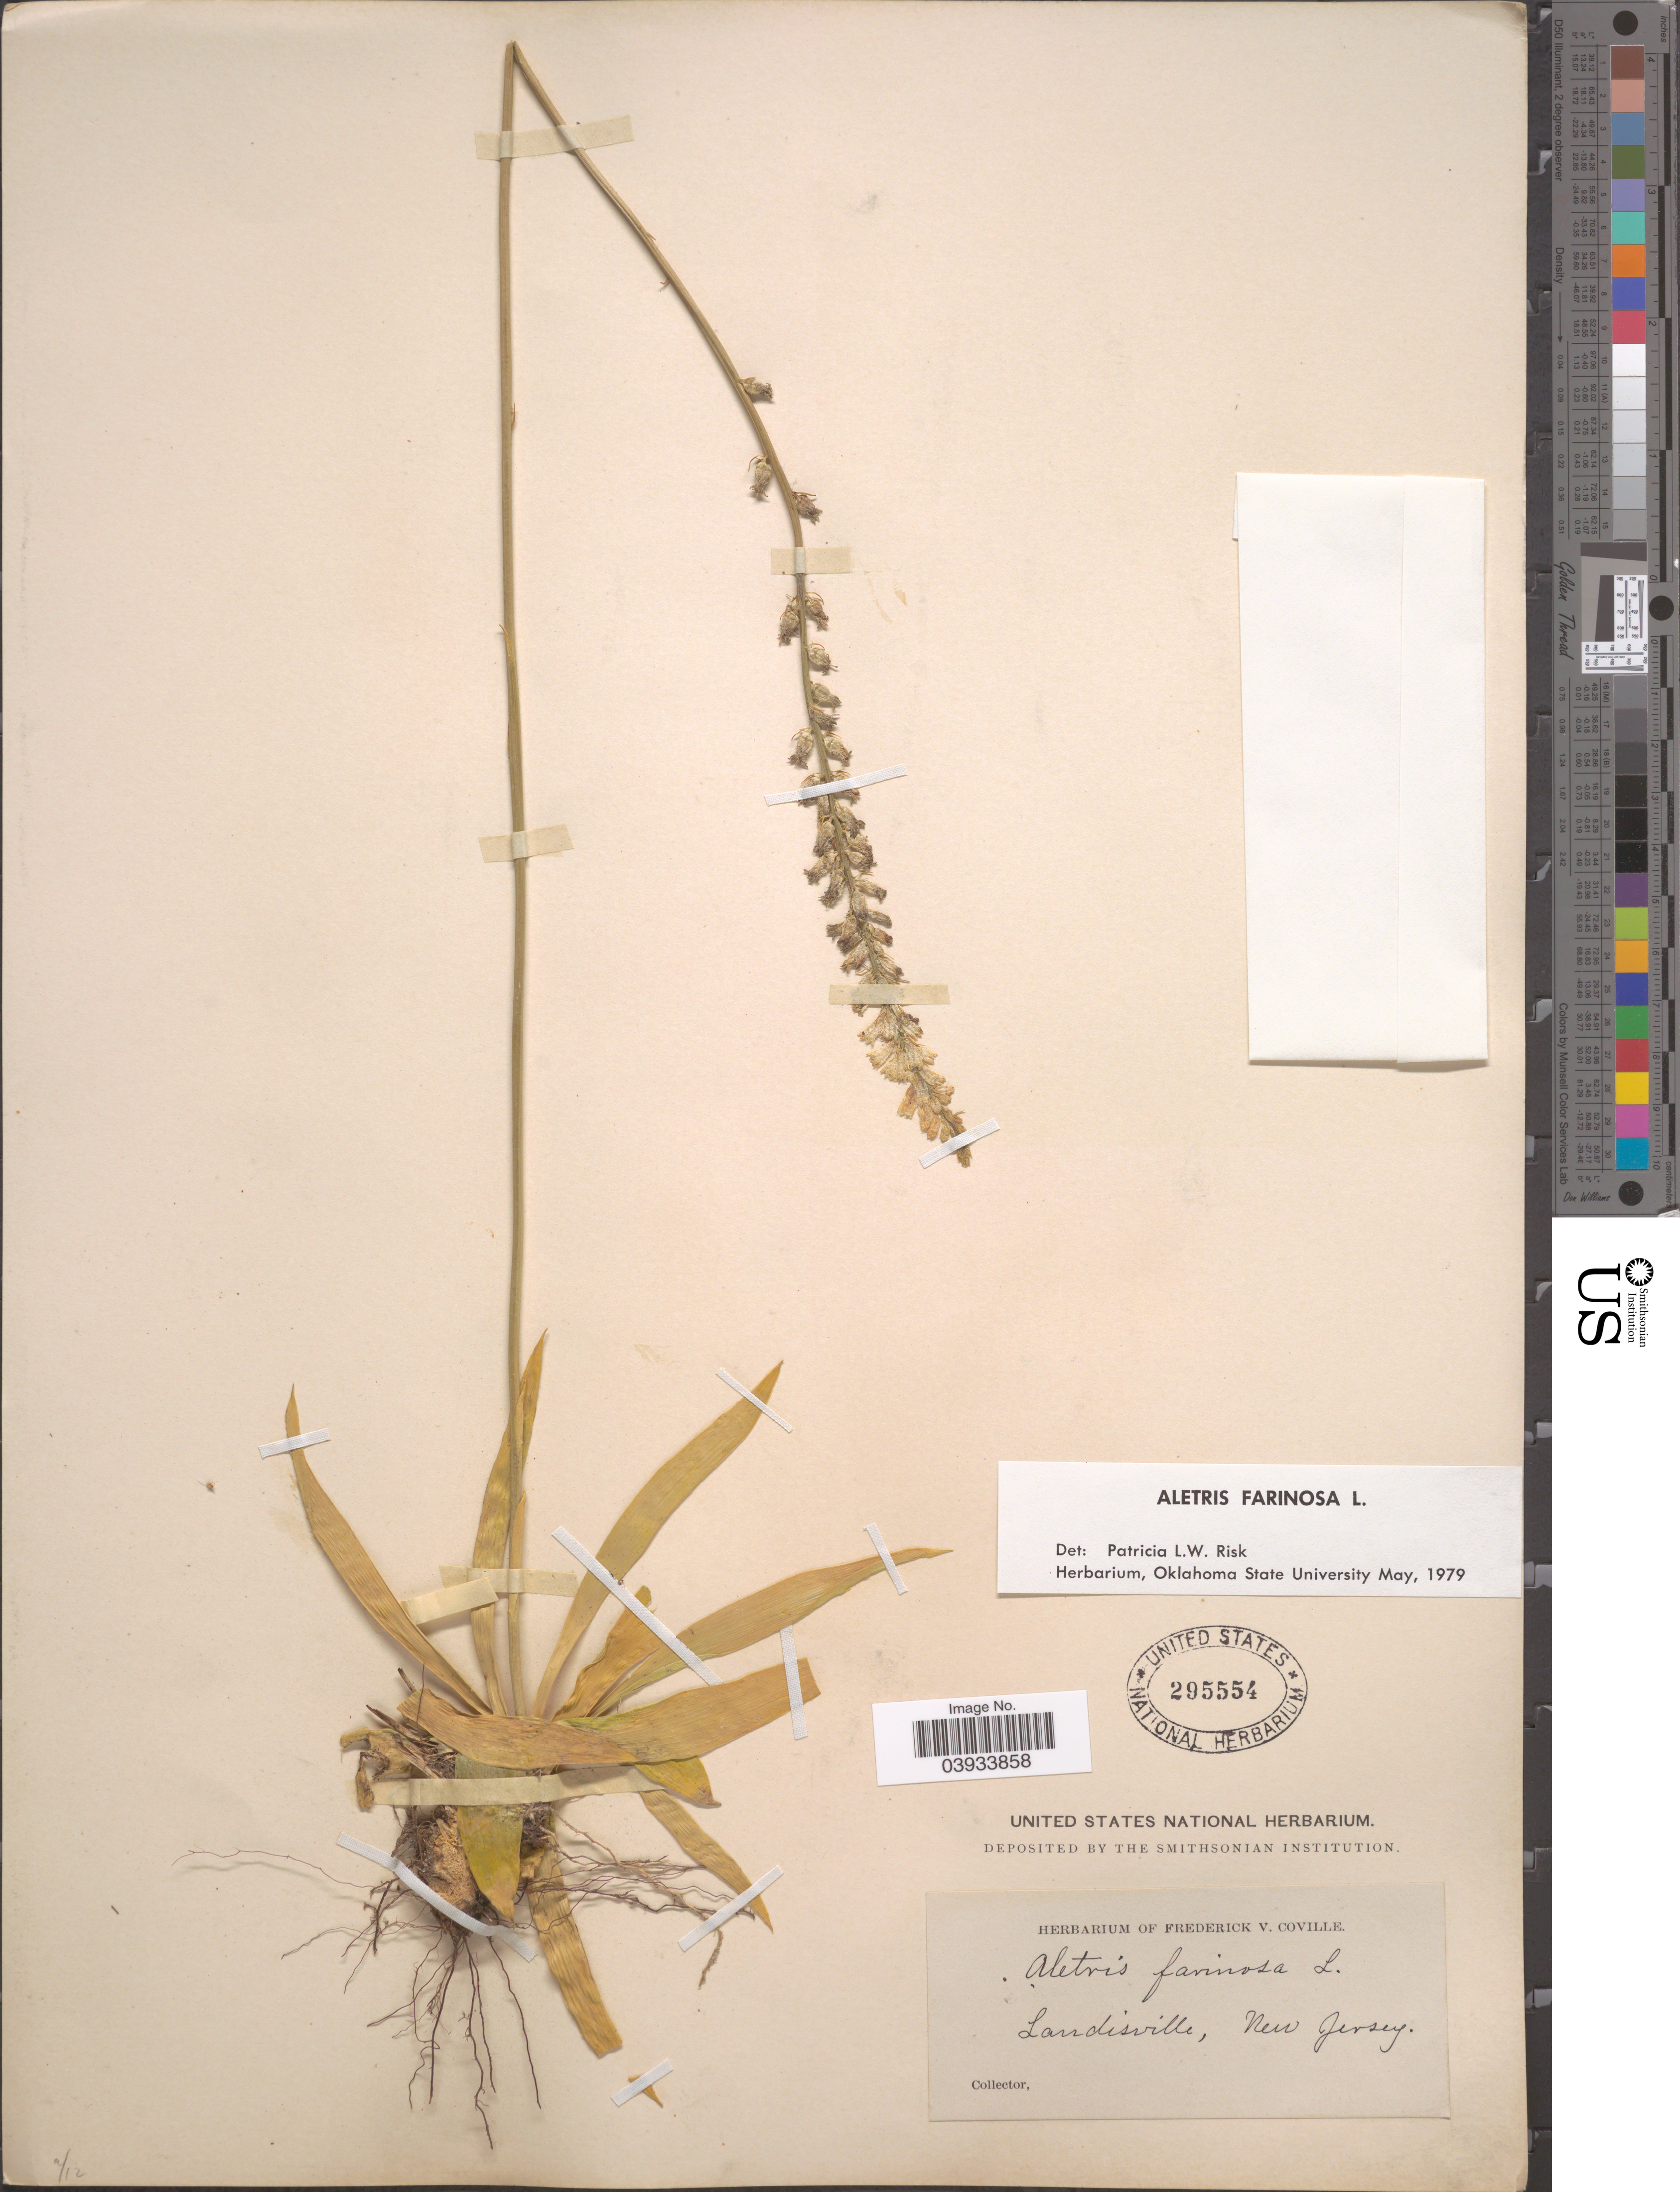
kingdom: Plantae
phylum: Tracheophyta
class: Liliopsida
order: Dioscoreales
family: Nartheciaceae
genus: Aletris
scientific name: Aletris farinosa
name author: L.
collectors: F. V. Coville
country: United States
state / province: New Jersey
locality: Landisville.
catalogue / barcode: US 295554